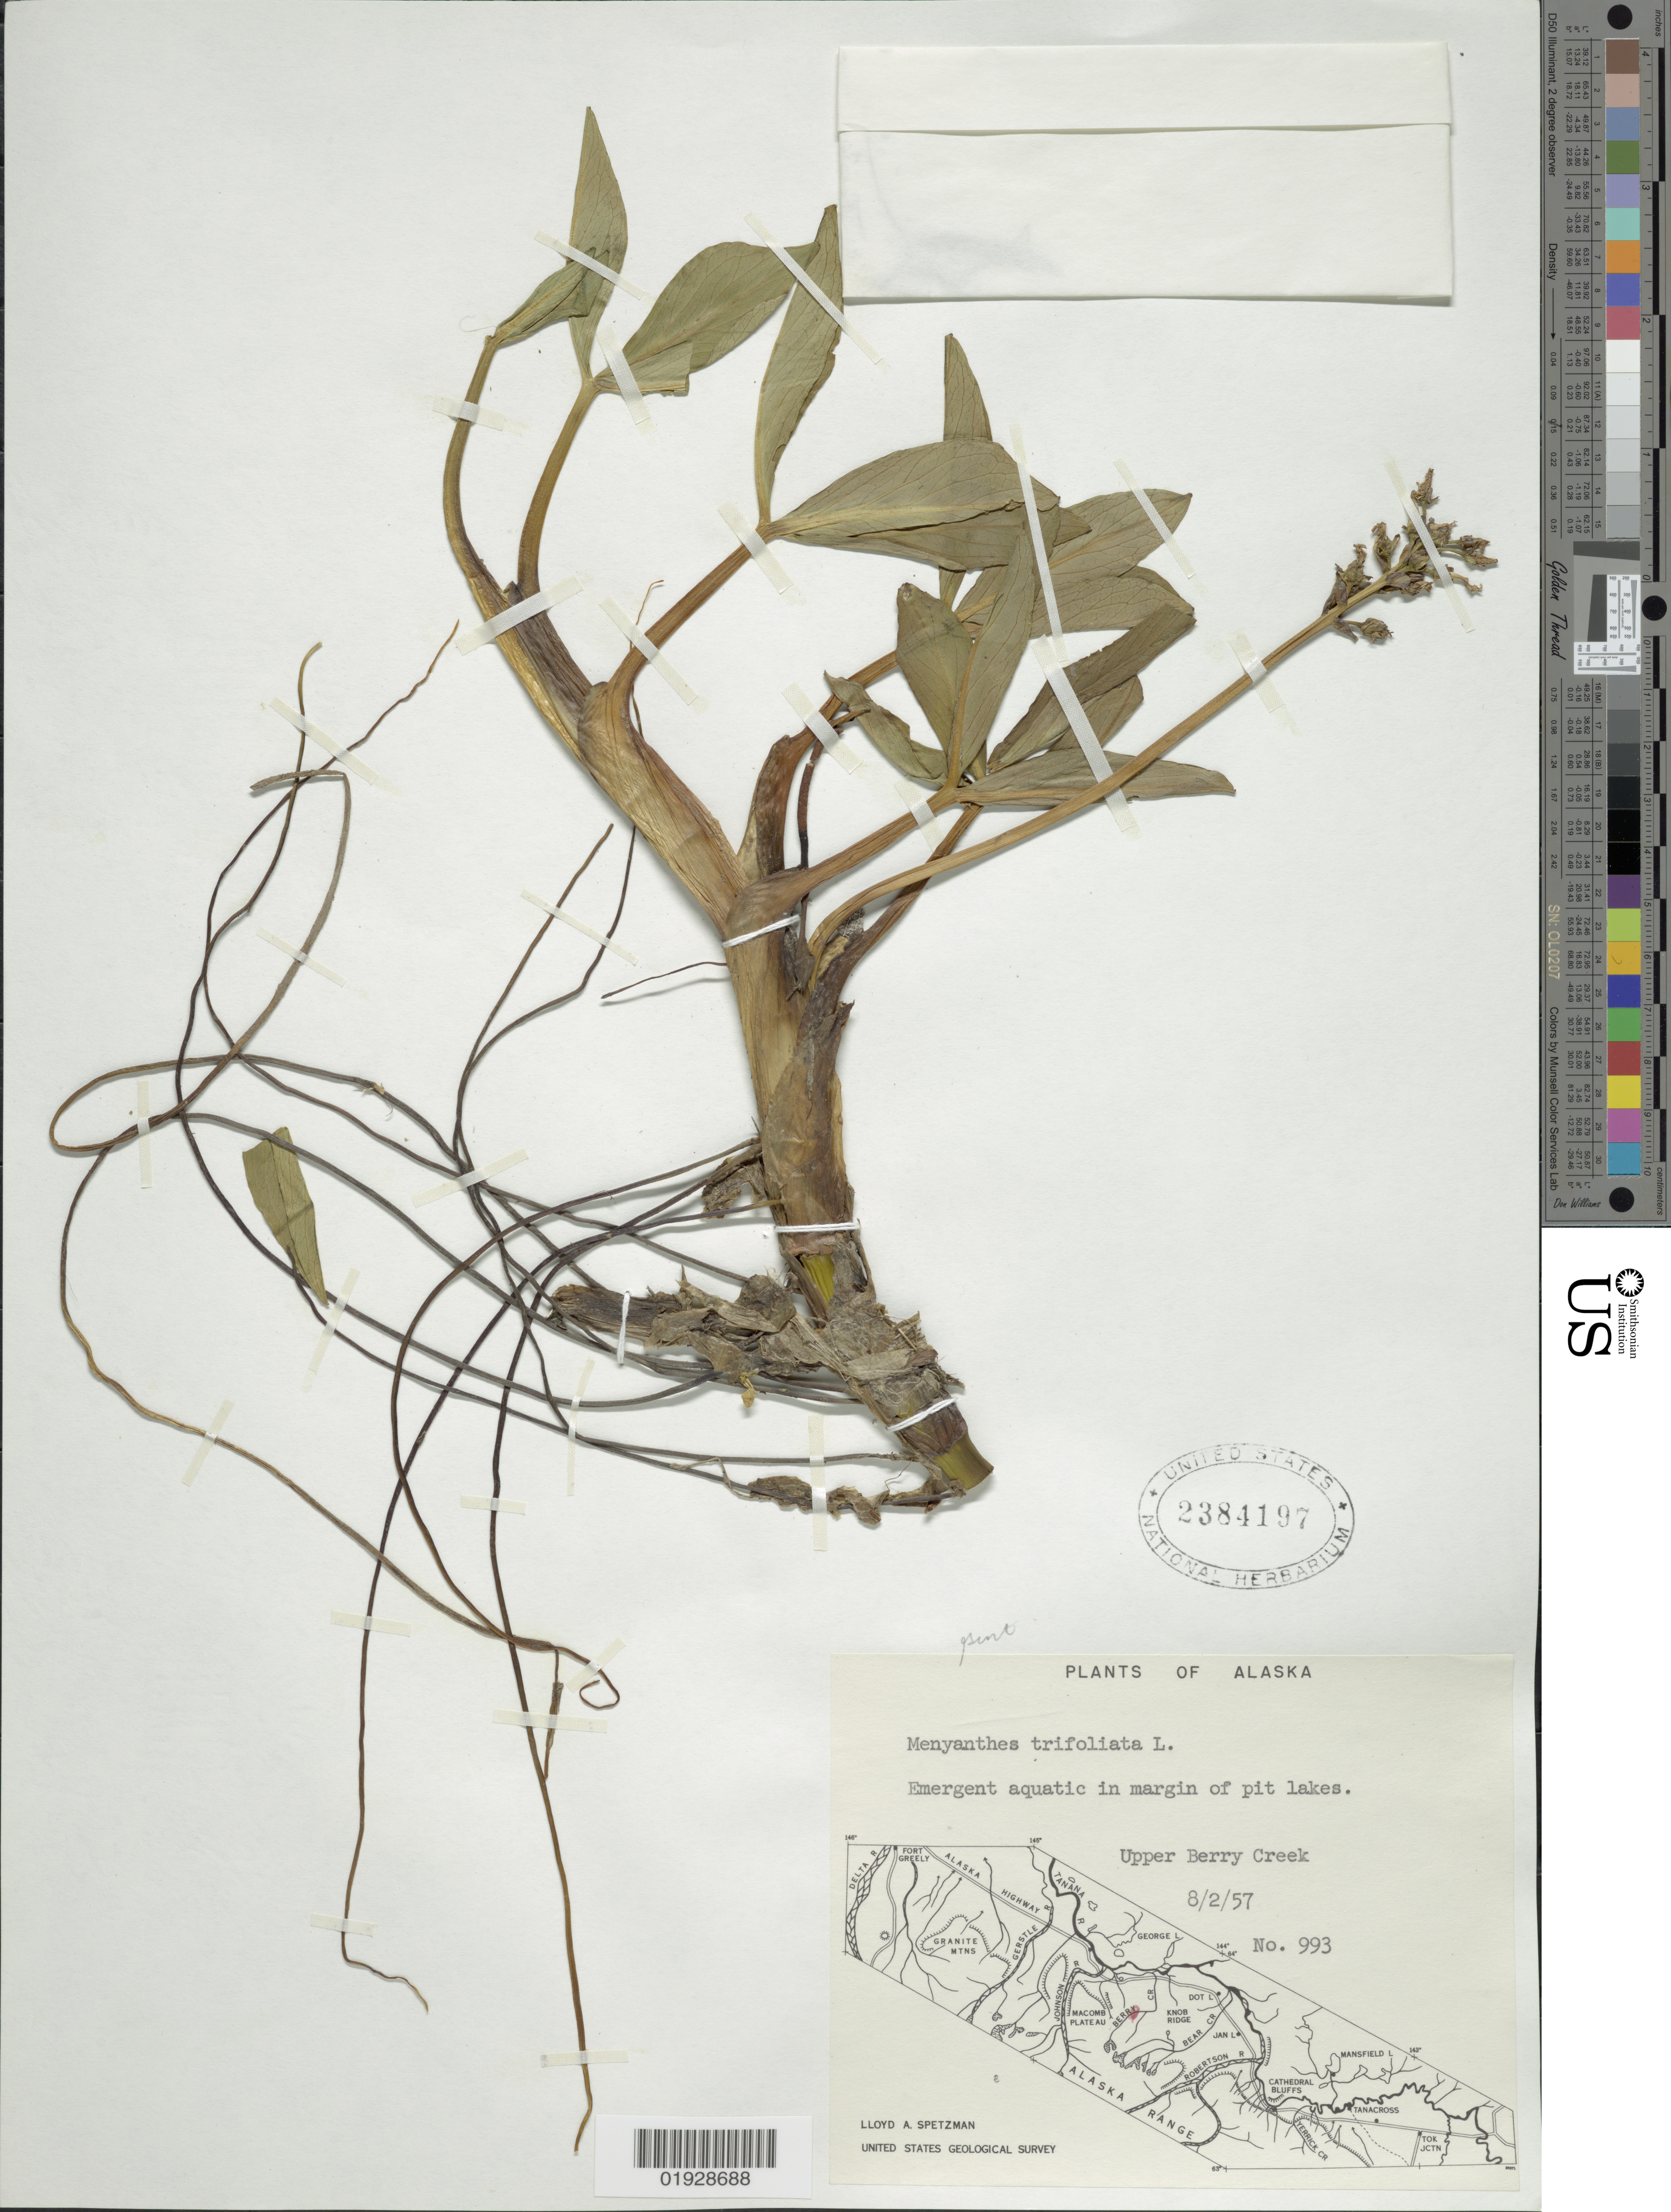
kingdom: Plantae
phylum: Tracheophyta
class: Magnoliopsida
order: Asterales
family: Menyanthaceae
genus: Menyanthes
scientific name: Menyanthes trifoliata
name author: L.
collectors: L. Spetzman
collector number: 993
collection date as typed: Transcribed d/m/y: 8/2/57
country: United States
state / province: Alaska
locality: Upper Berry Creek.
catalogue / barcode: US 2384197